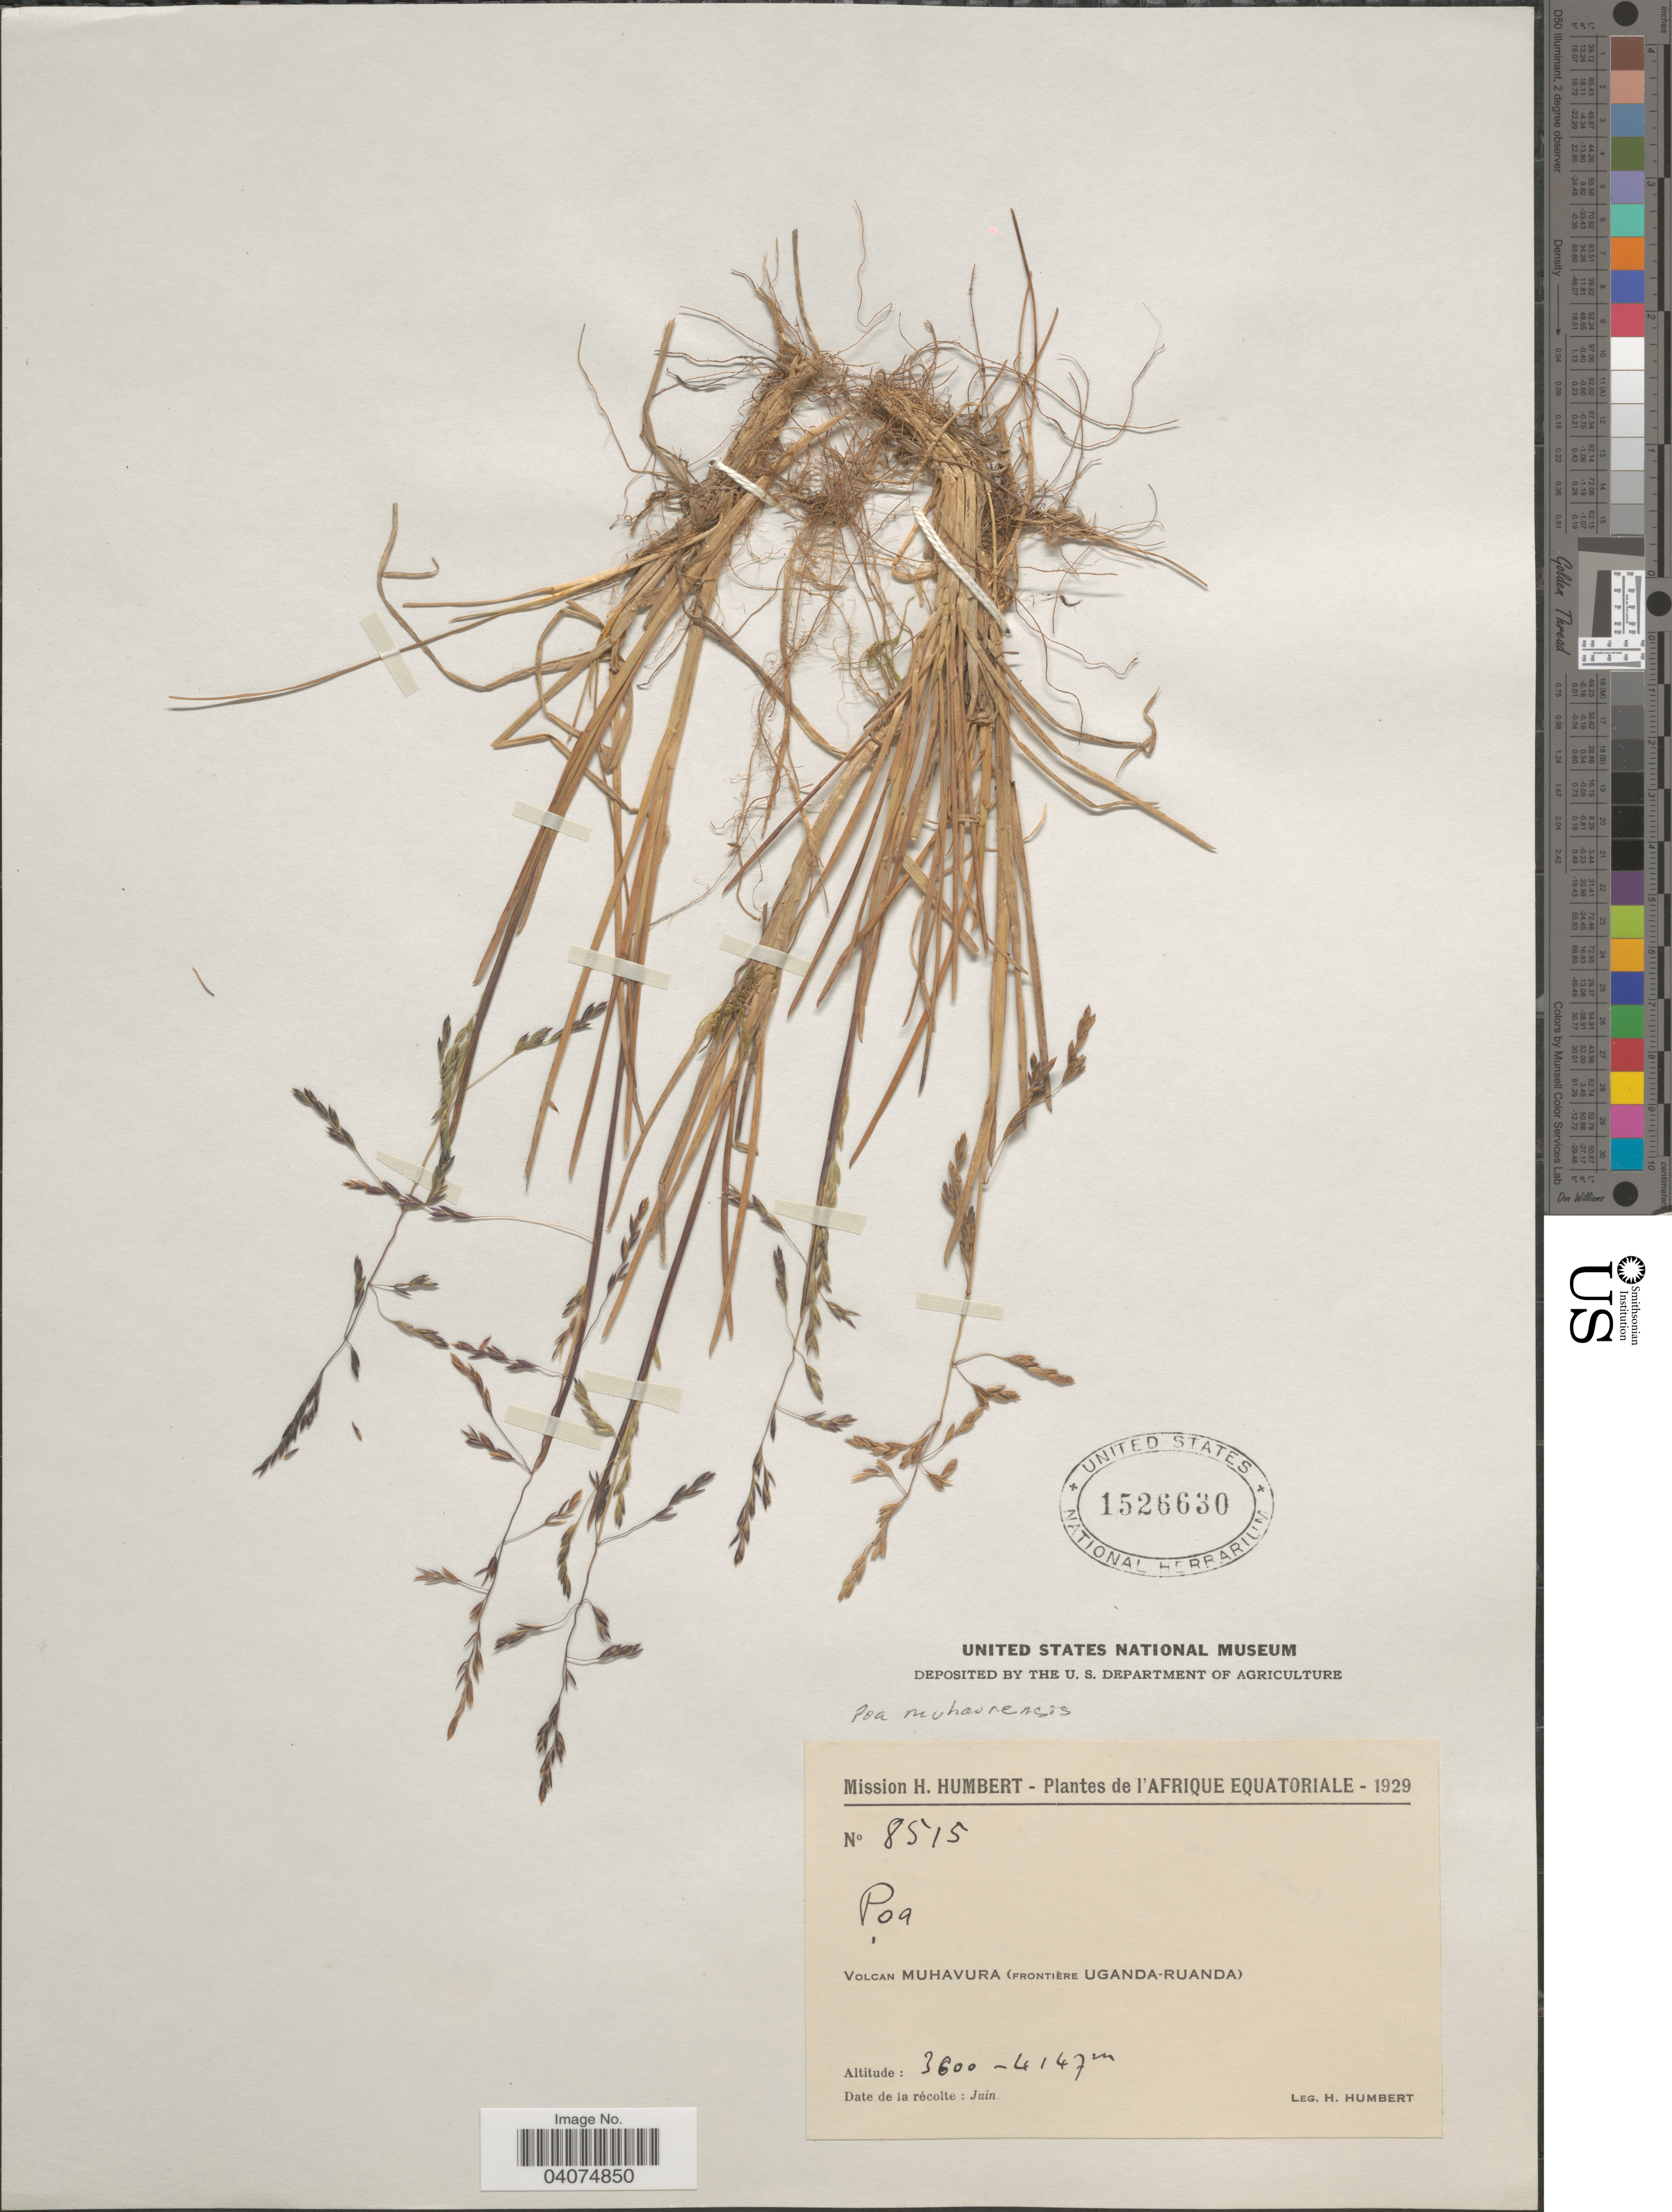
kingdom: Plantae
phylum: Tracheophyta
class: Liliopsida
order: Poales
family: Poaceae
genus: Poa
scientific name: Poa muhavurensis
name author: C.E. Hubb.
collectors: H. Humbert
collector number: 8515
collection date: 1929-06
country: Uganda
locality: Afrique Equatoriale. Volcan Muhavura (frontière Uganda-Ruanda).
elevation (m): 3600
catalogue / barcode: US 1526630